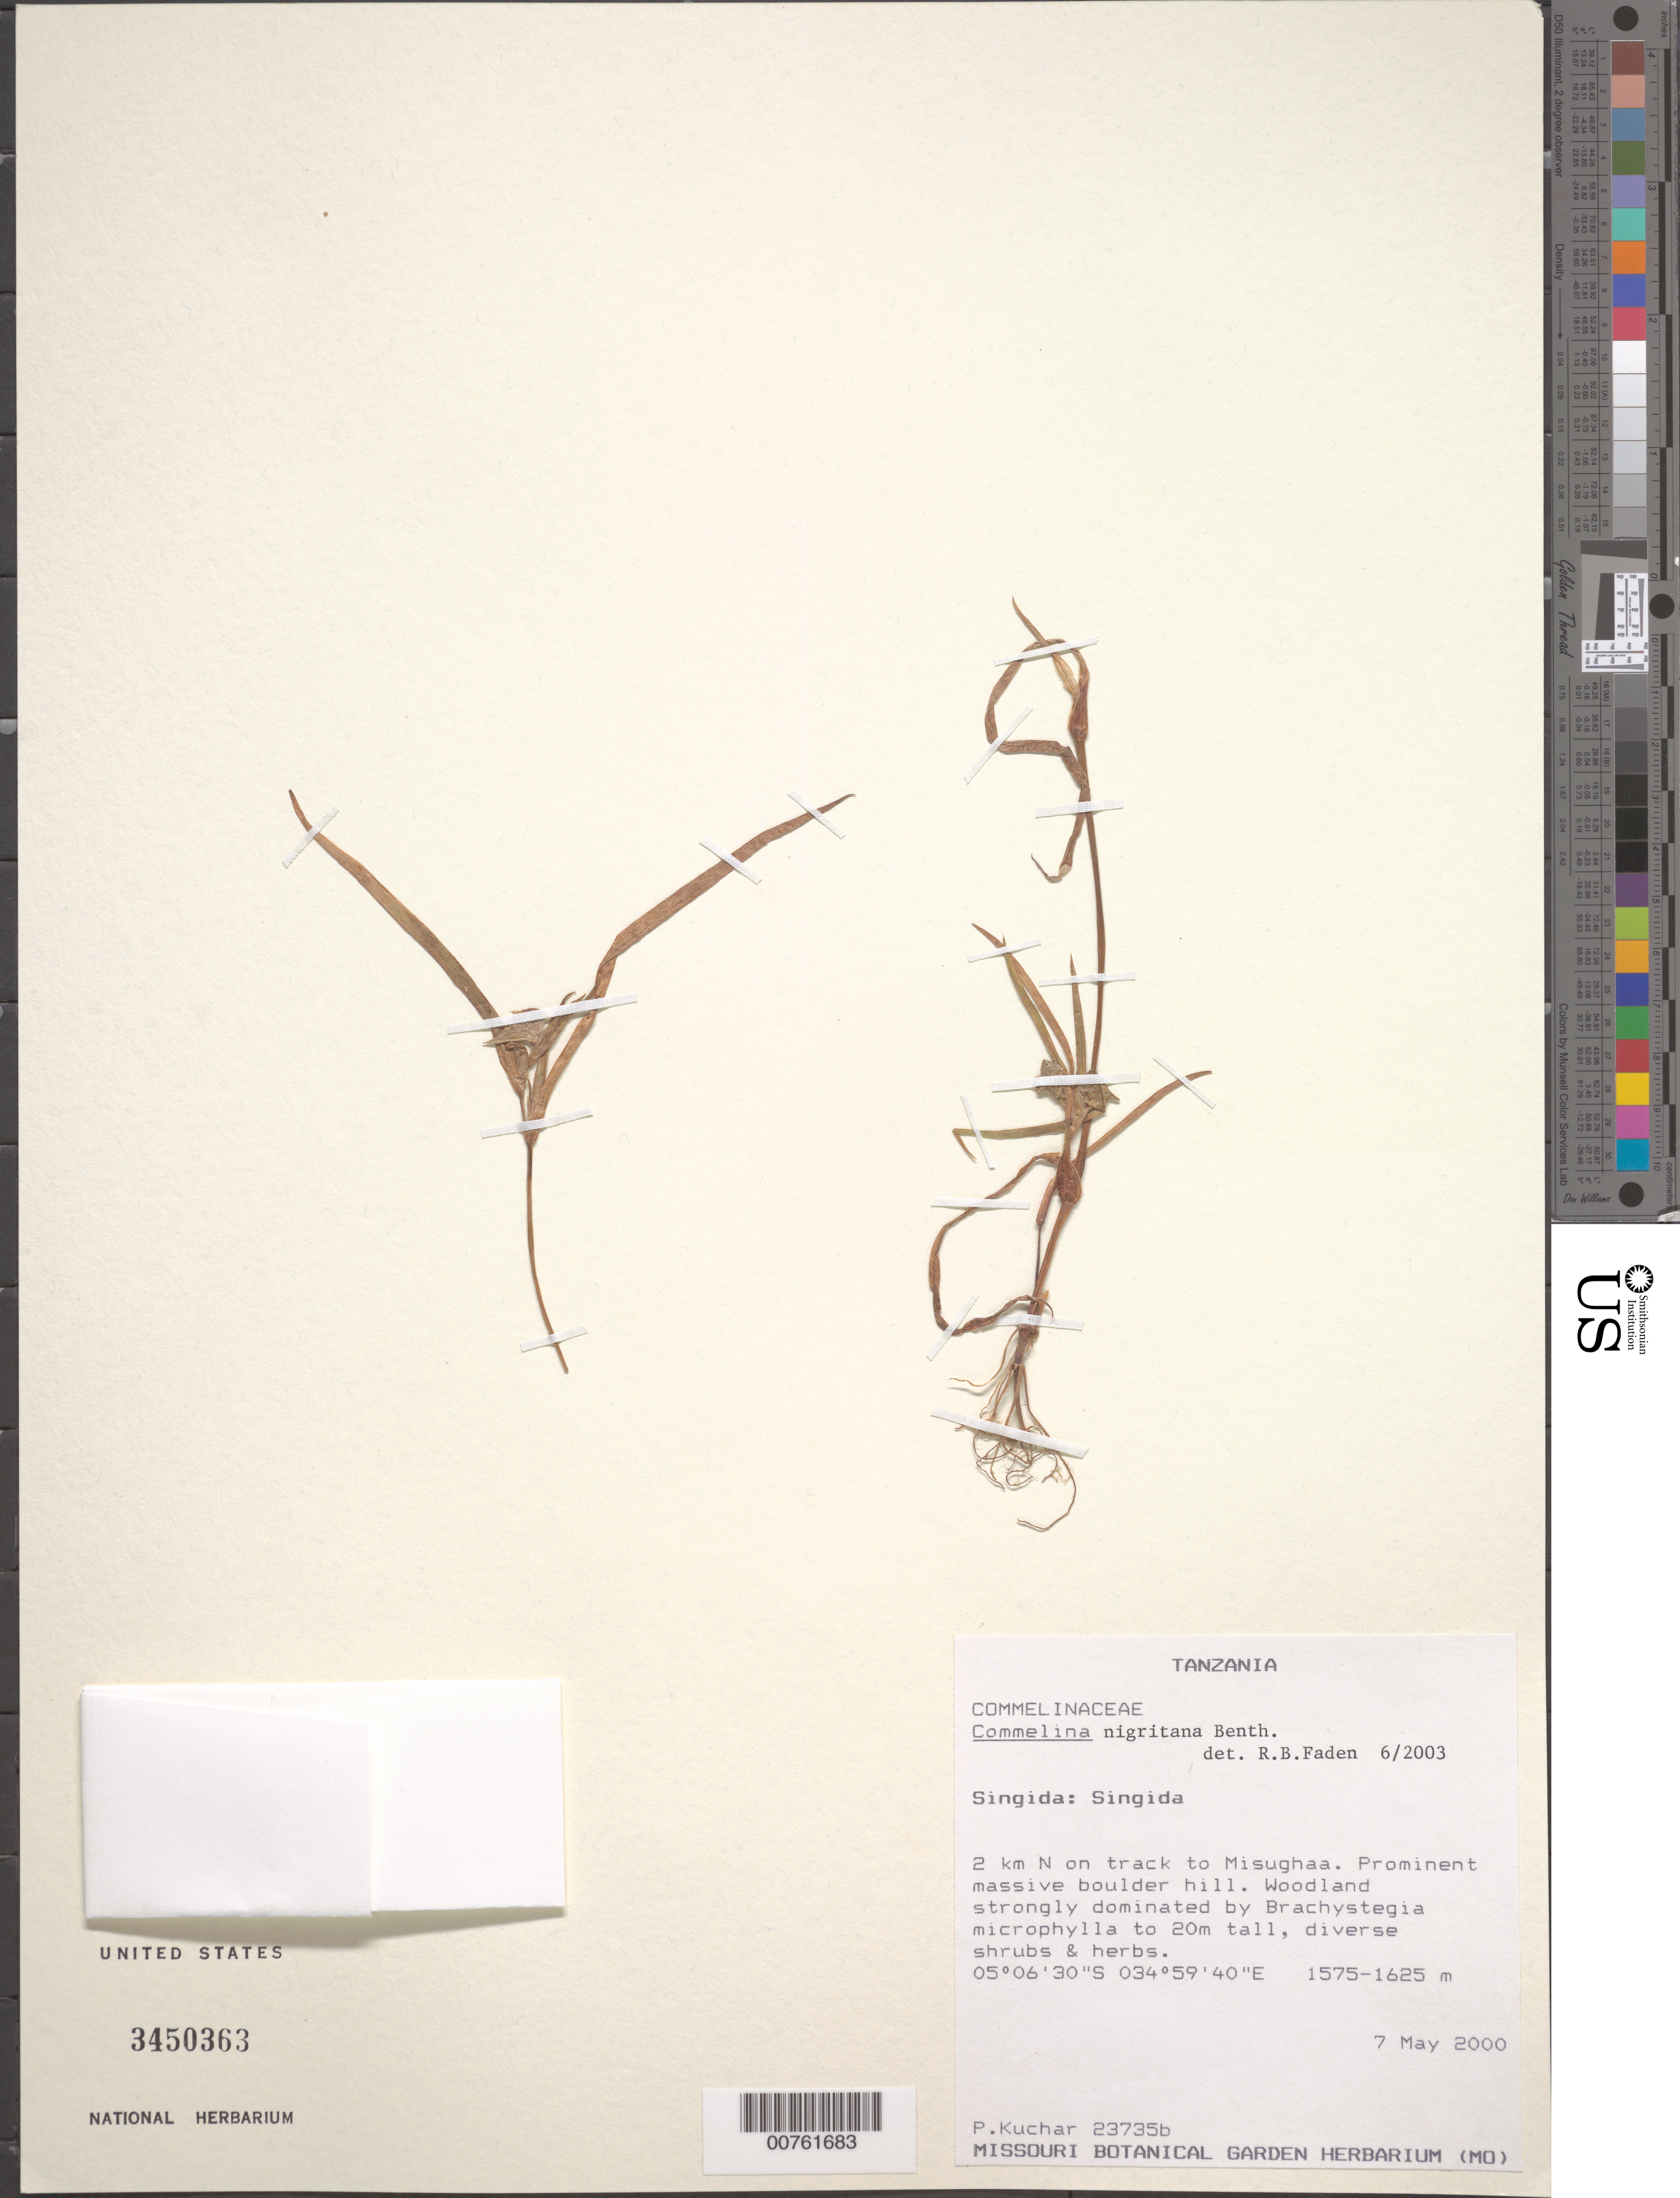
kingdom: Plantae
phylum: Tracheophyta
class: Liliopsida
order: Commelinales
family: Commelinaceae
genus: Commelina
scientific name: Commelina nigritana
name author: Benth.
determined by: Faden, Robert B., (US), Smithsonian Institution - National Museum of Natural History (UNITED STATES)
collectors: P. Kuchar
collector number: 23735b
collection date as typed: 07 May 2000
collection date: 2000-05-07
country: Tanzania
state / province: Singida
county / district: Singida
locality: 2 km N on track to Misughaa.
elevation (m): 1575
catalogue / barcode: US 3450363